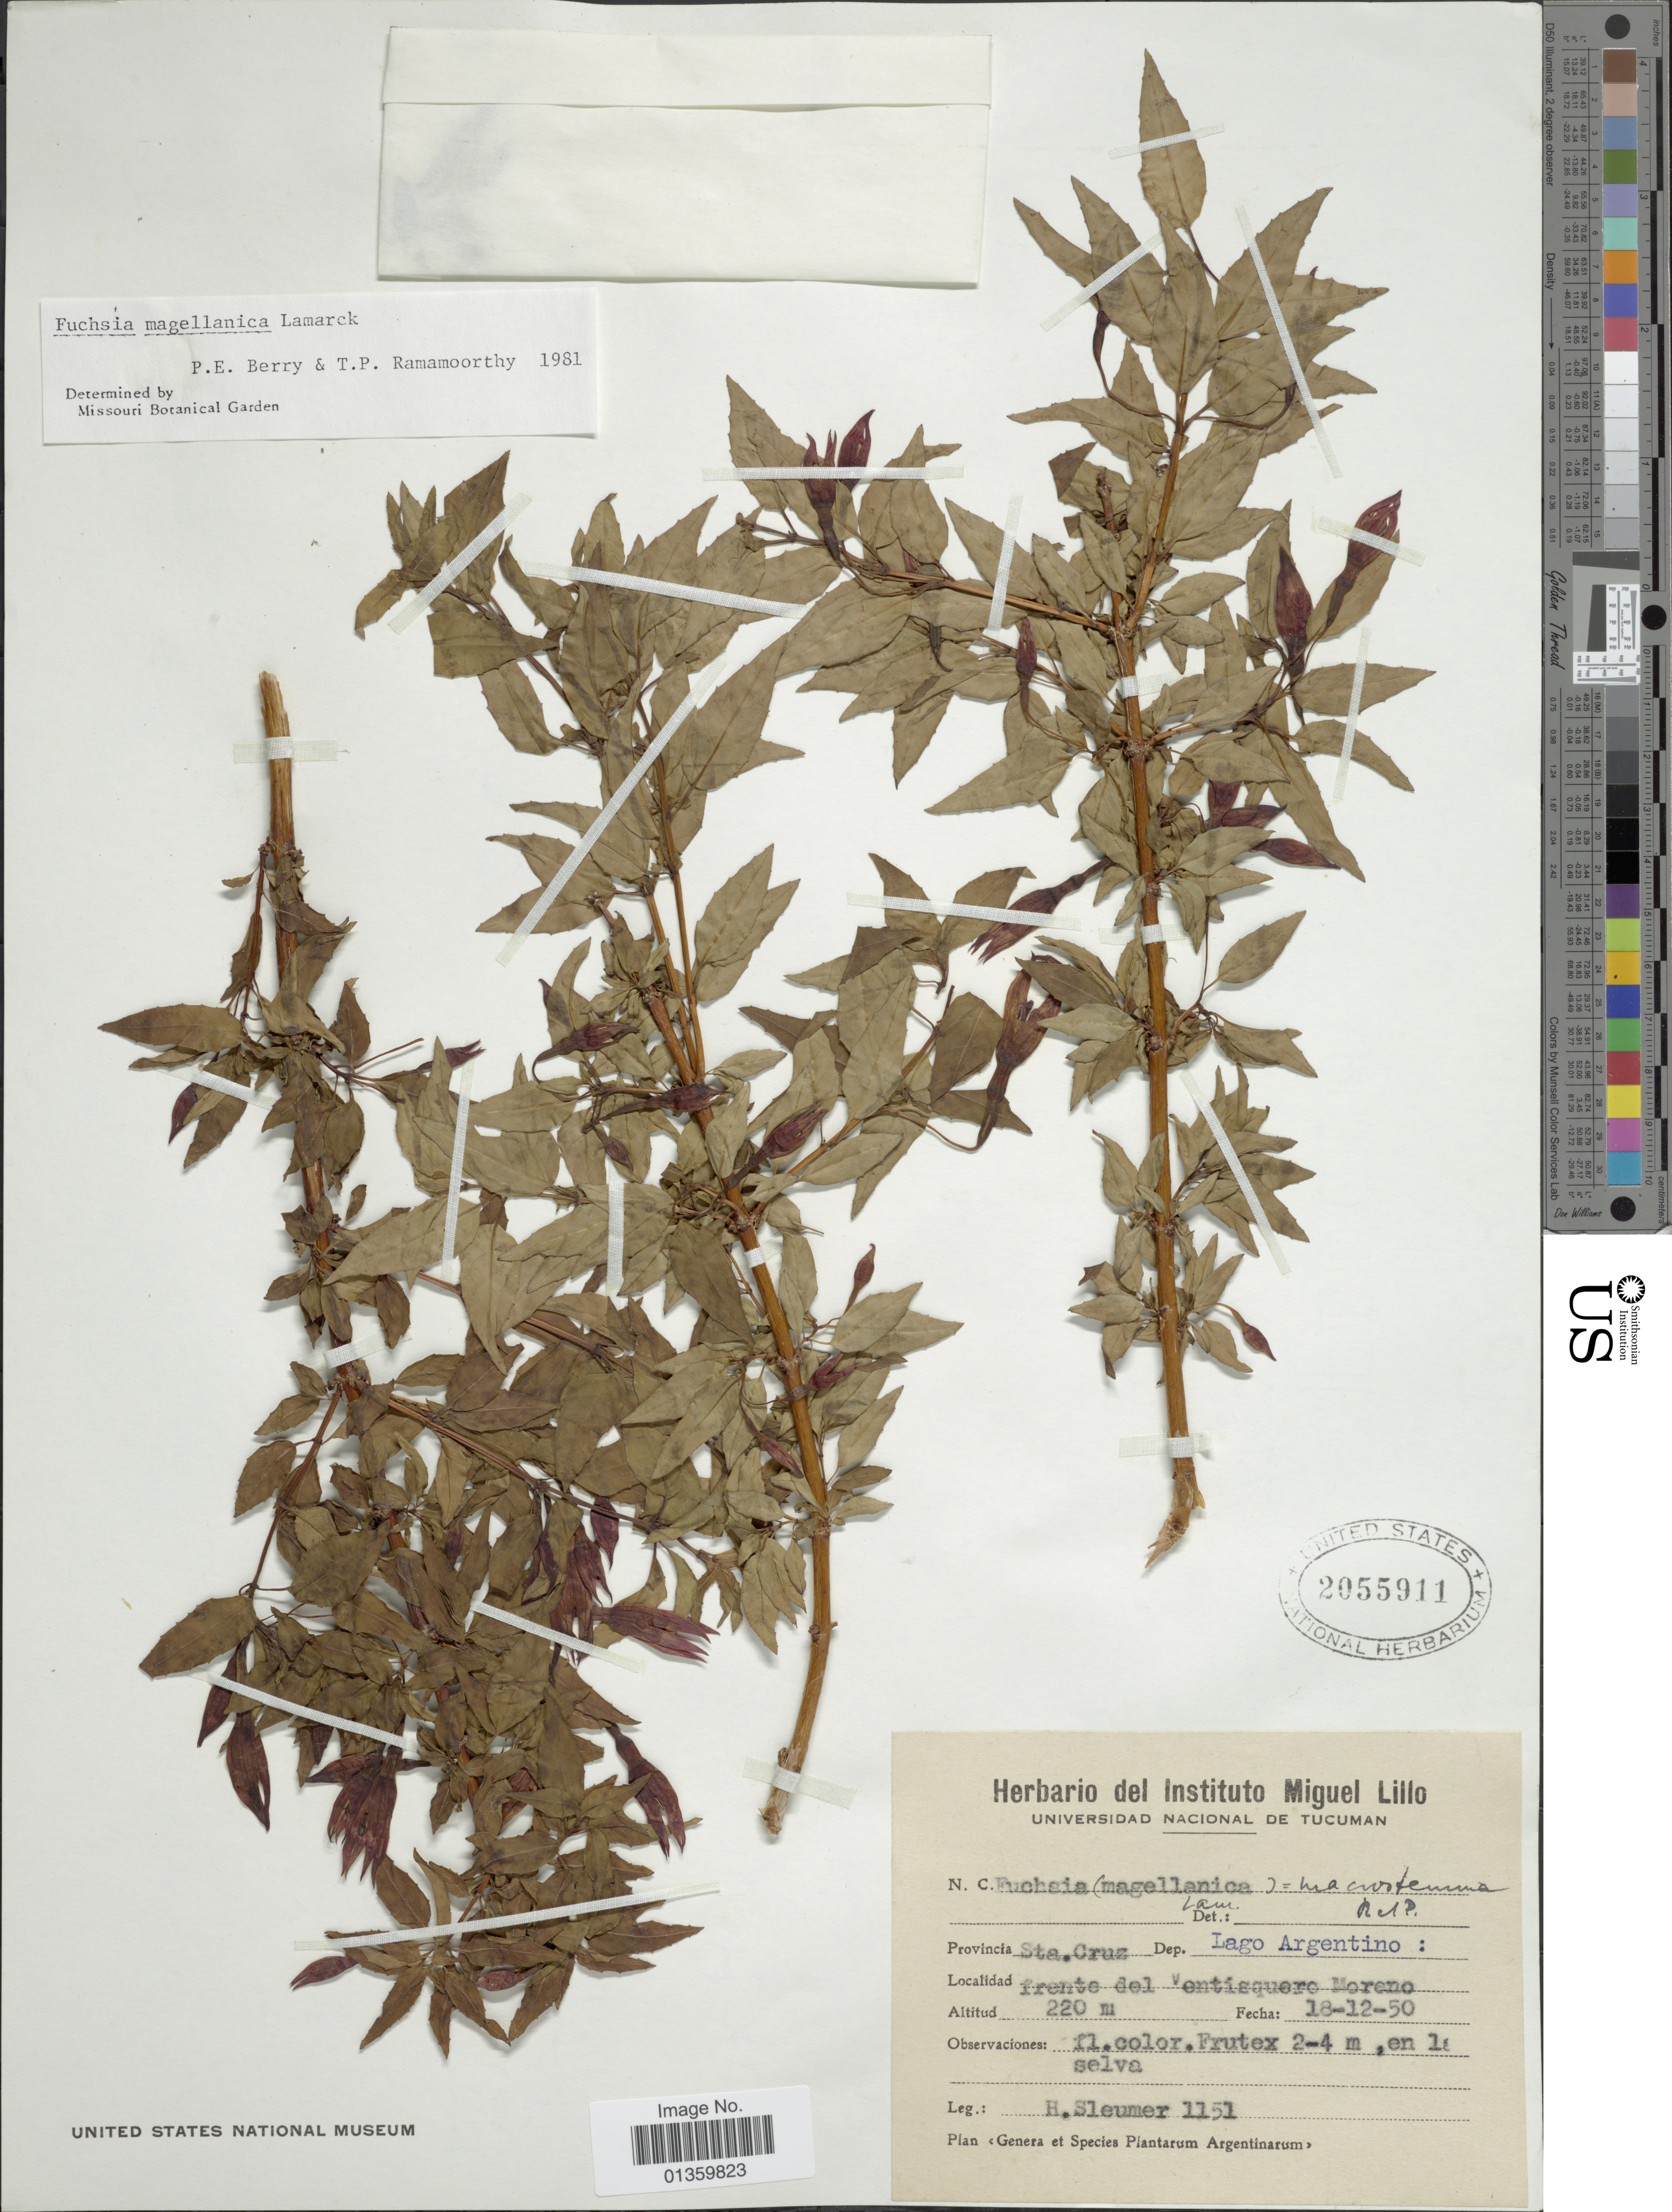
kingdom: Plantae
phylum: Tracheophyta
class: Magnoliopsida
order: Myrtales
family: Onagraceae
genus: Fuchsia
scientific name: Fuchsia magellanica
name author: Lam.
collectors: H. O. Sleumer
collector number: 1151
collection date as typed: Transcribed d/m/y: 18/12/50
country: Argentina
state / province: Santa Cruz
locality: Dep. Lago Argentino, frente del Ventisquero Moreno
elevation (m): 220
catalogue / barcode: US 2055911